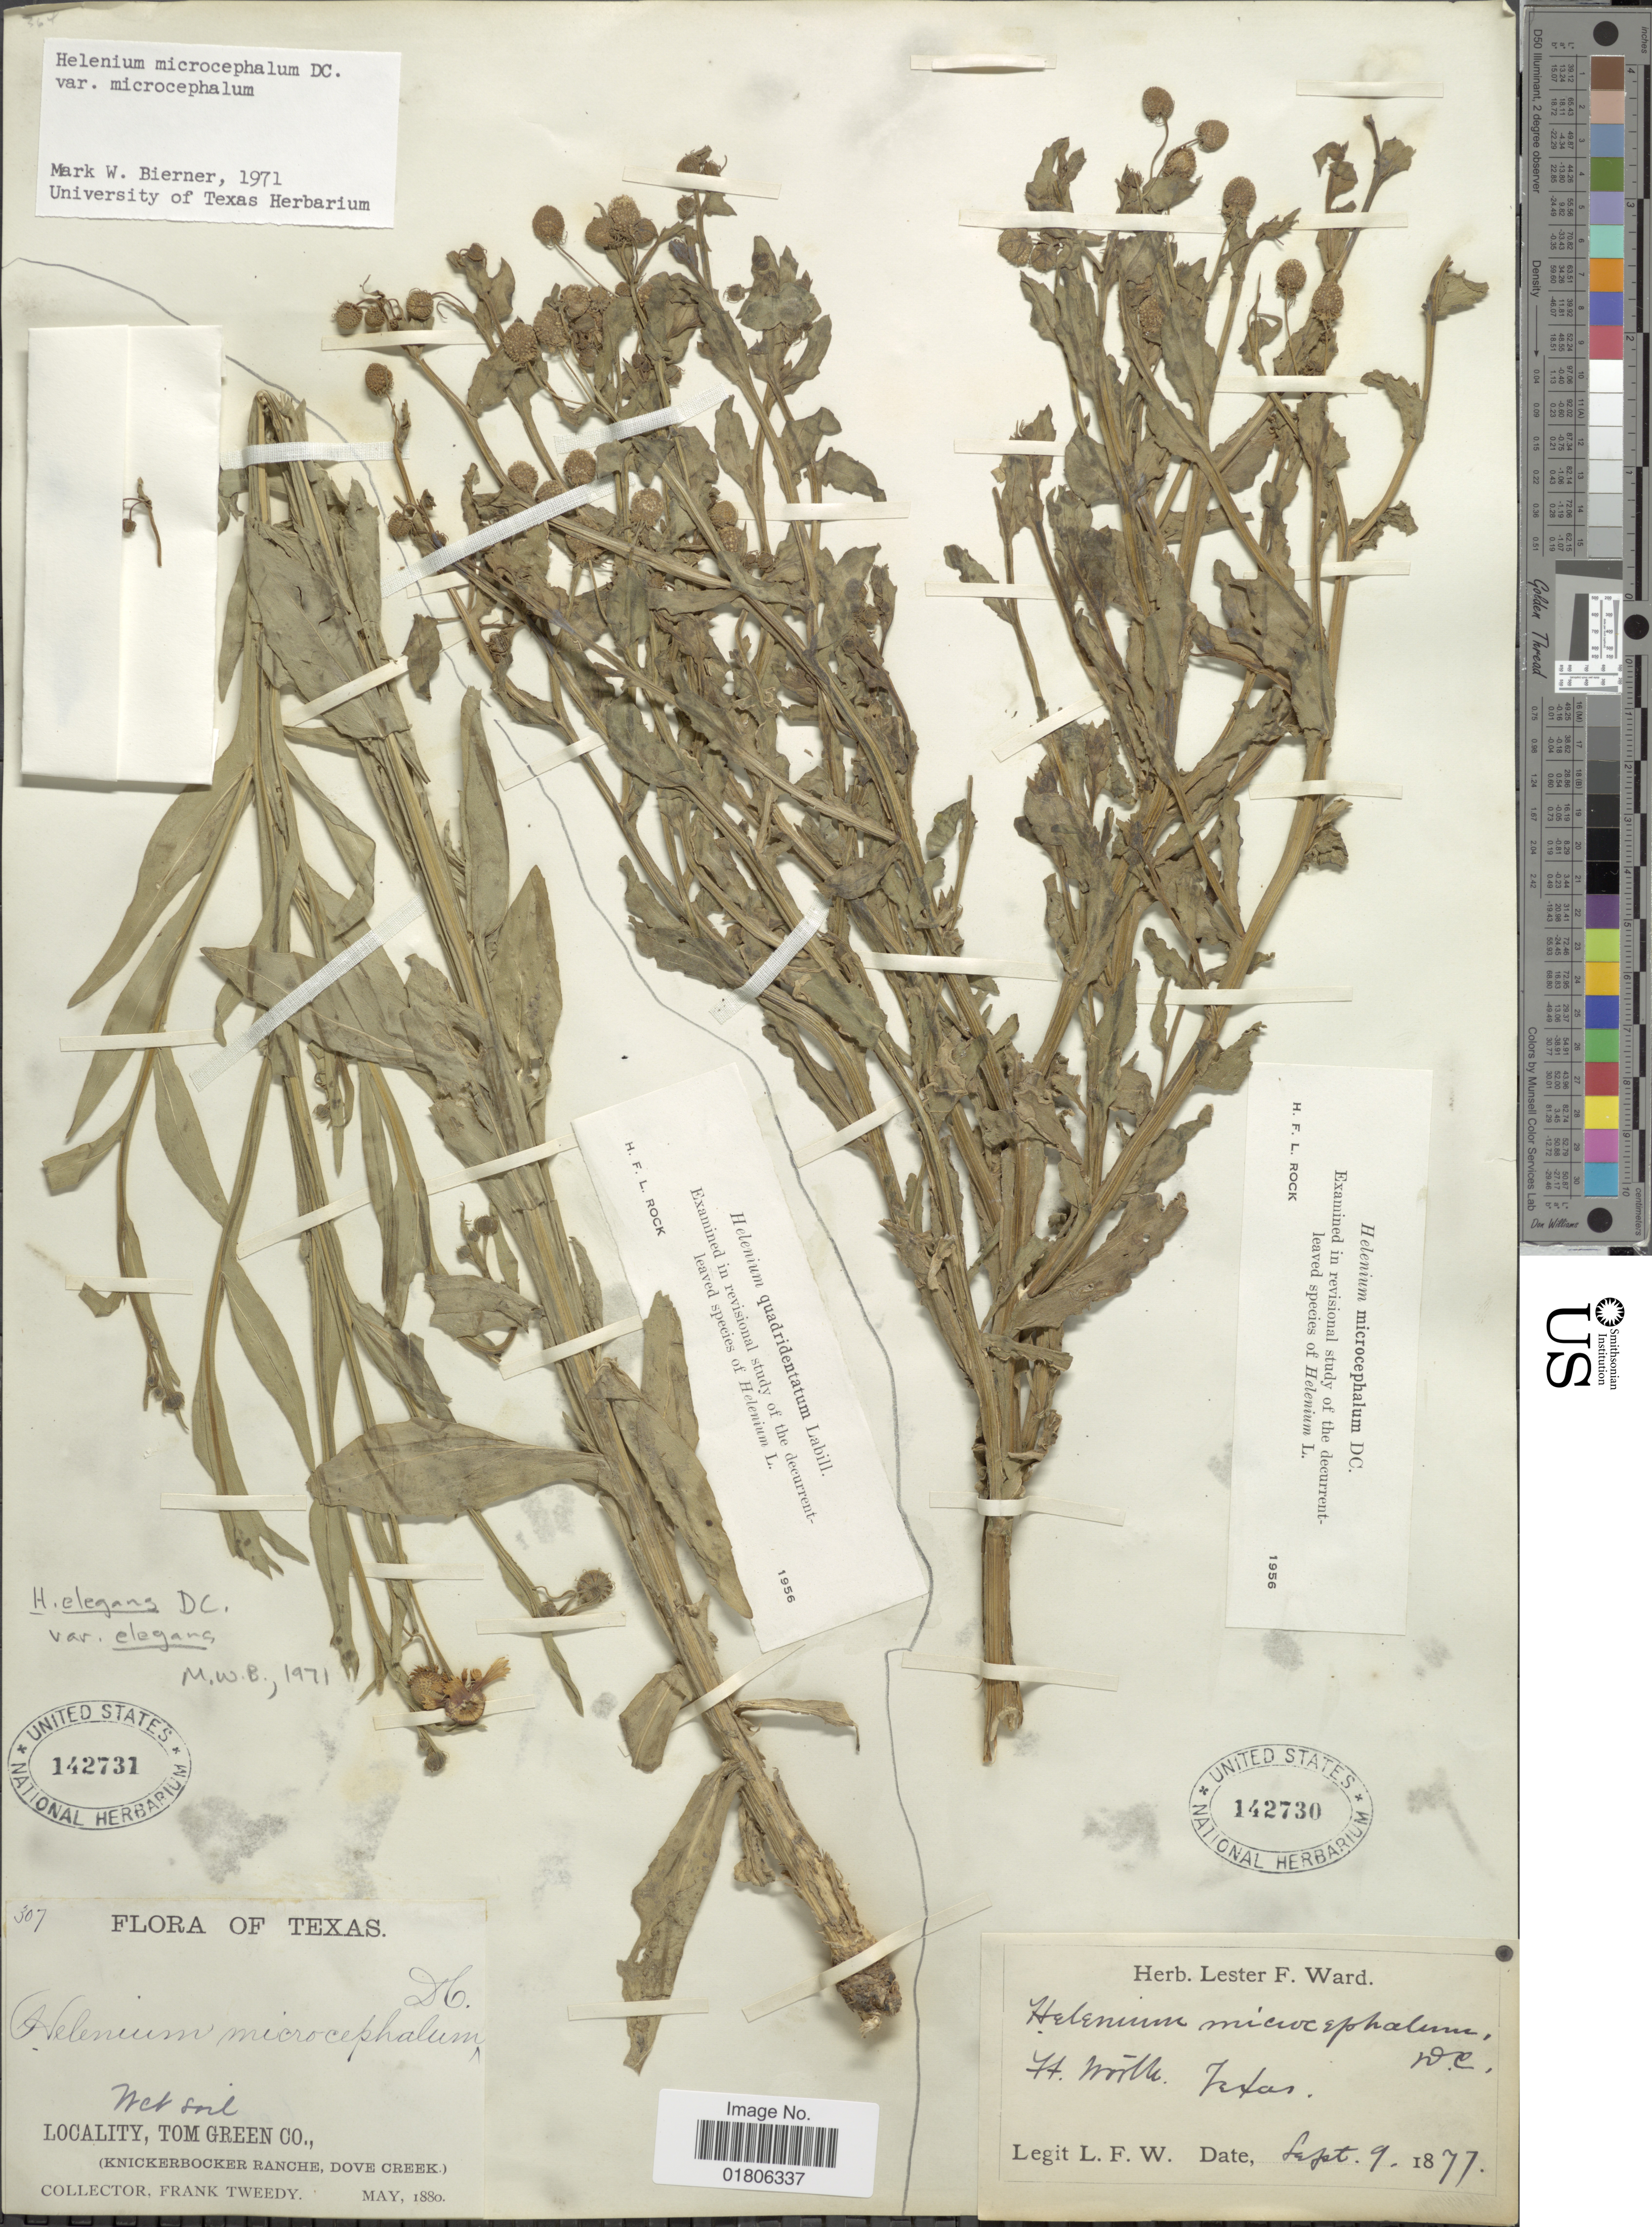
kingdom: Plantae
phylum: Tracheophyta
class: Magnoliopsida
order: Asterales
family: Asteraceae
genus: Helenium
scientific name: Helenium microcephalum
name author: DC.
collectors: L. Ward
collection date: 1877-09-09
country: United States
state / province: Texas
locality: Ft Worth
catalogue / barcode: US 142730